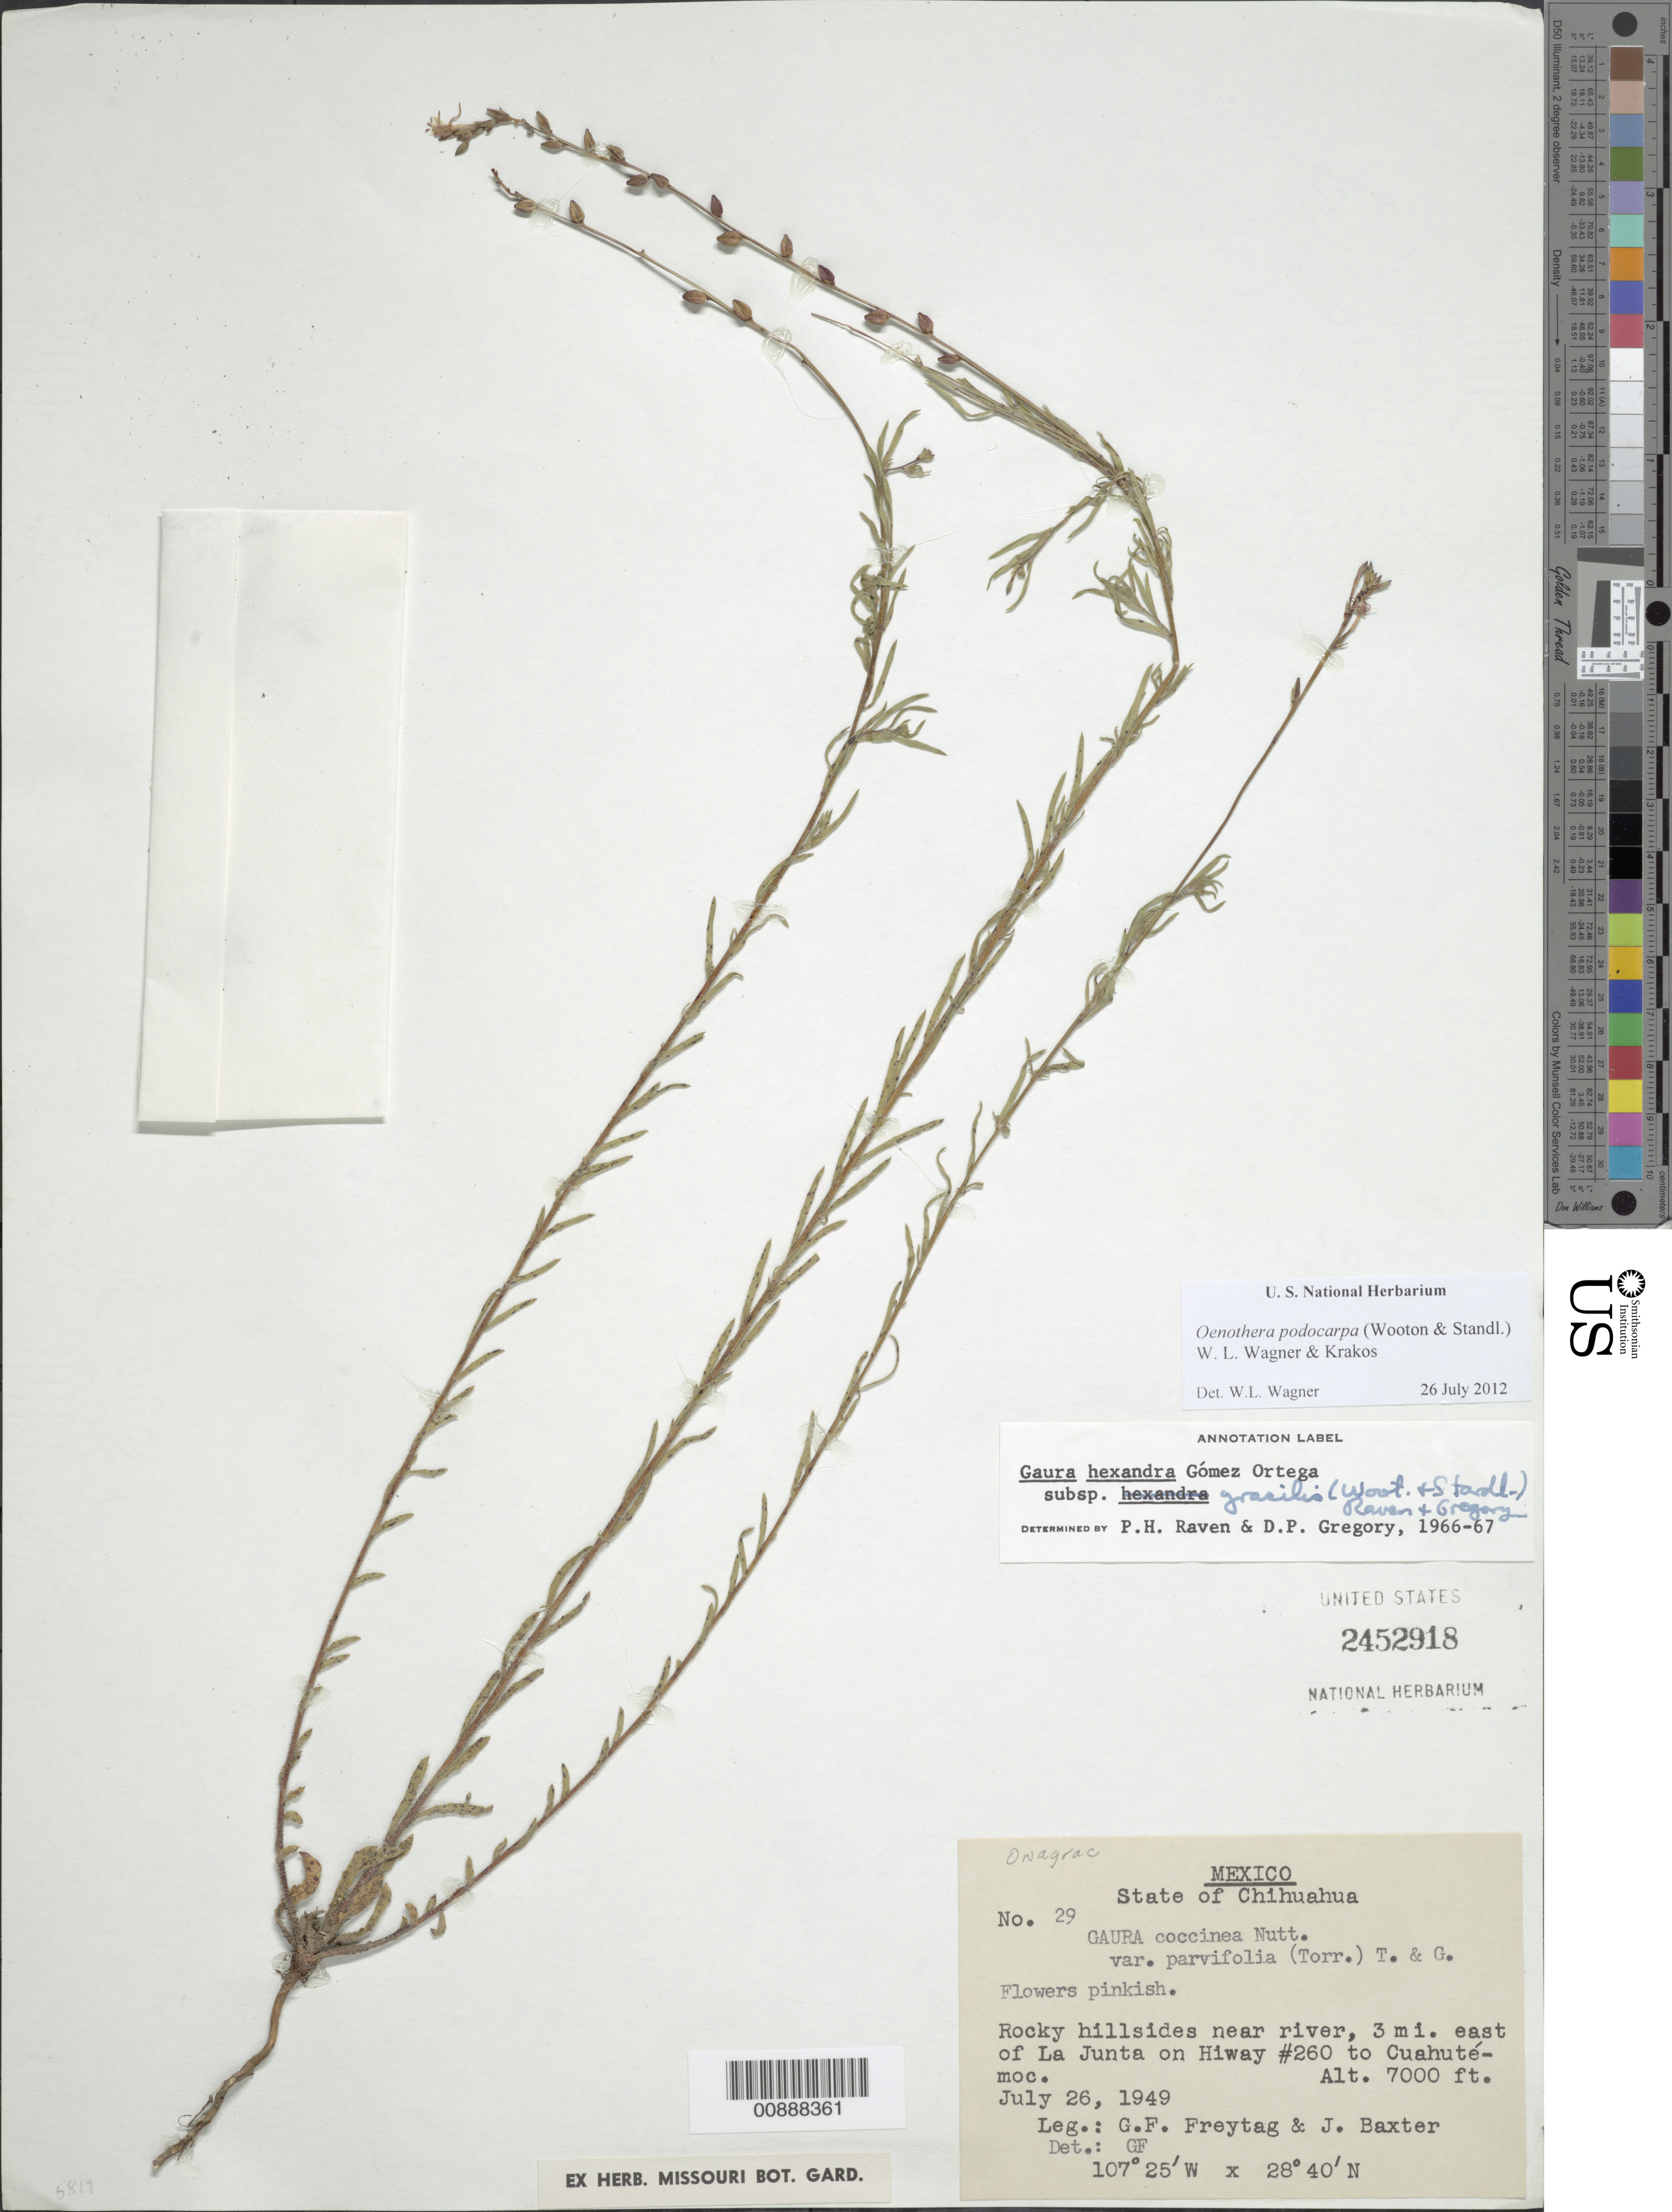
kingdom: Plantae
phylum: Tracheophyta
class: Magnoliopsida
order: Myrtales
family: Onagraceae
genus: Oenothera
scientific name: Oenothera podocarpa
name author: (Wooton & Standl.) Krakos & W.L. Wagner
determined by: Wagner, W. L., (BOT), Smithsonian Institution - National Museum of Natural History (UNITED STATES)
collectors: G. F. Freytag & J. Baxter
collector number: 29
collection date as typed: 26 Jul 1949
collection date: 1949-07-26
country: Mexico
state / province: Chihuahua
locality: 3 mi. east of La Junta on Hwy #260 to Cuauhtémoc.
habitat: Rocky hillsides near river.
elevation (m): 2134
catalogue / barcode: US 2452918